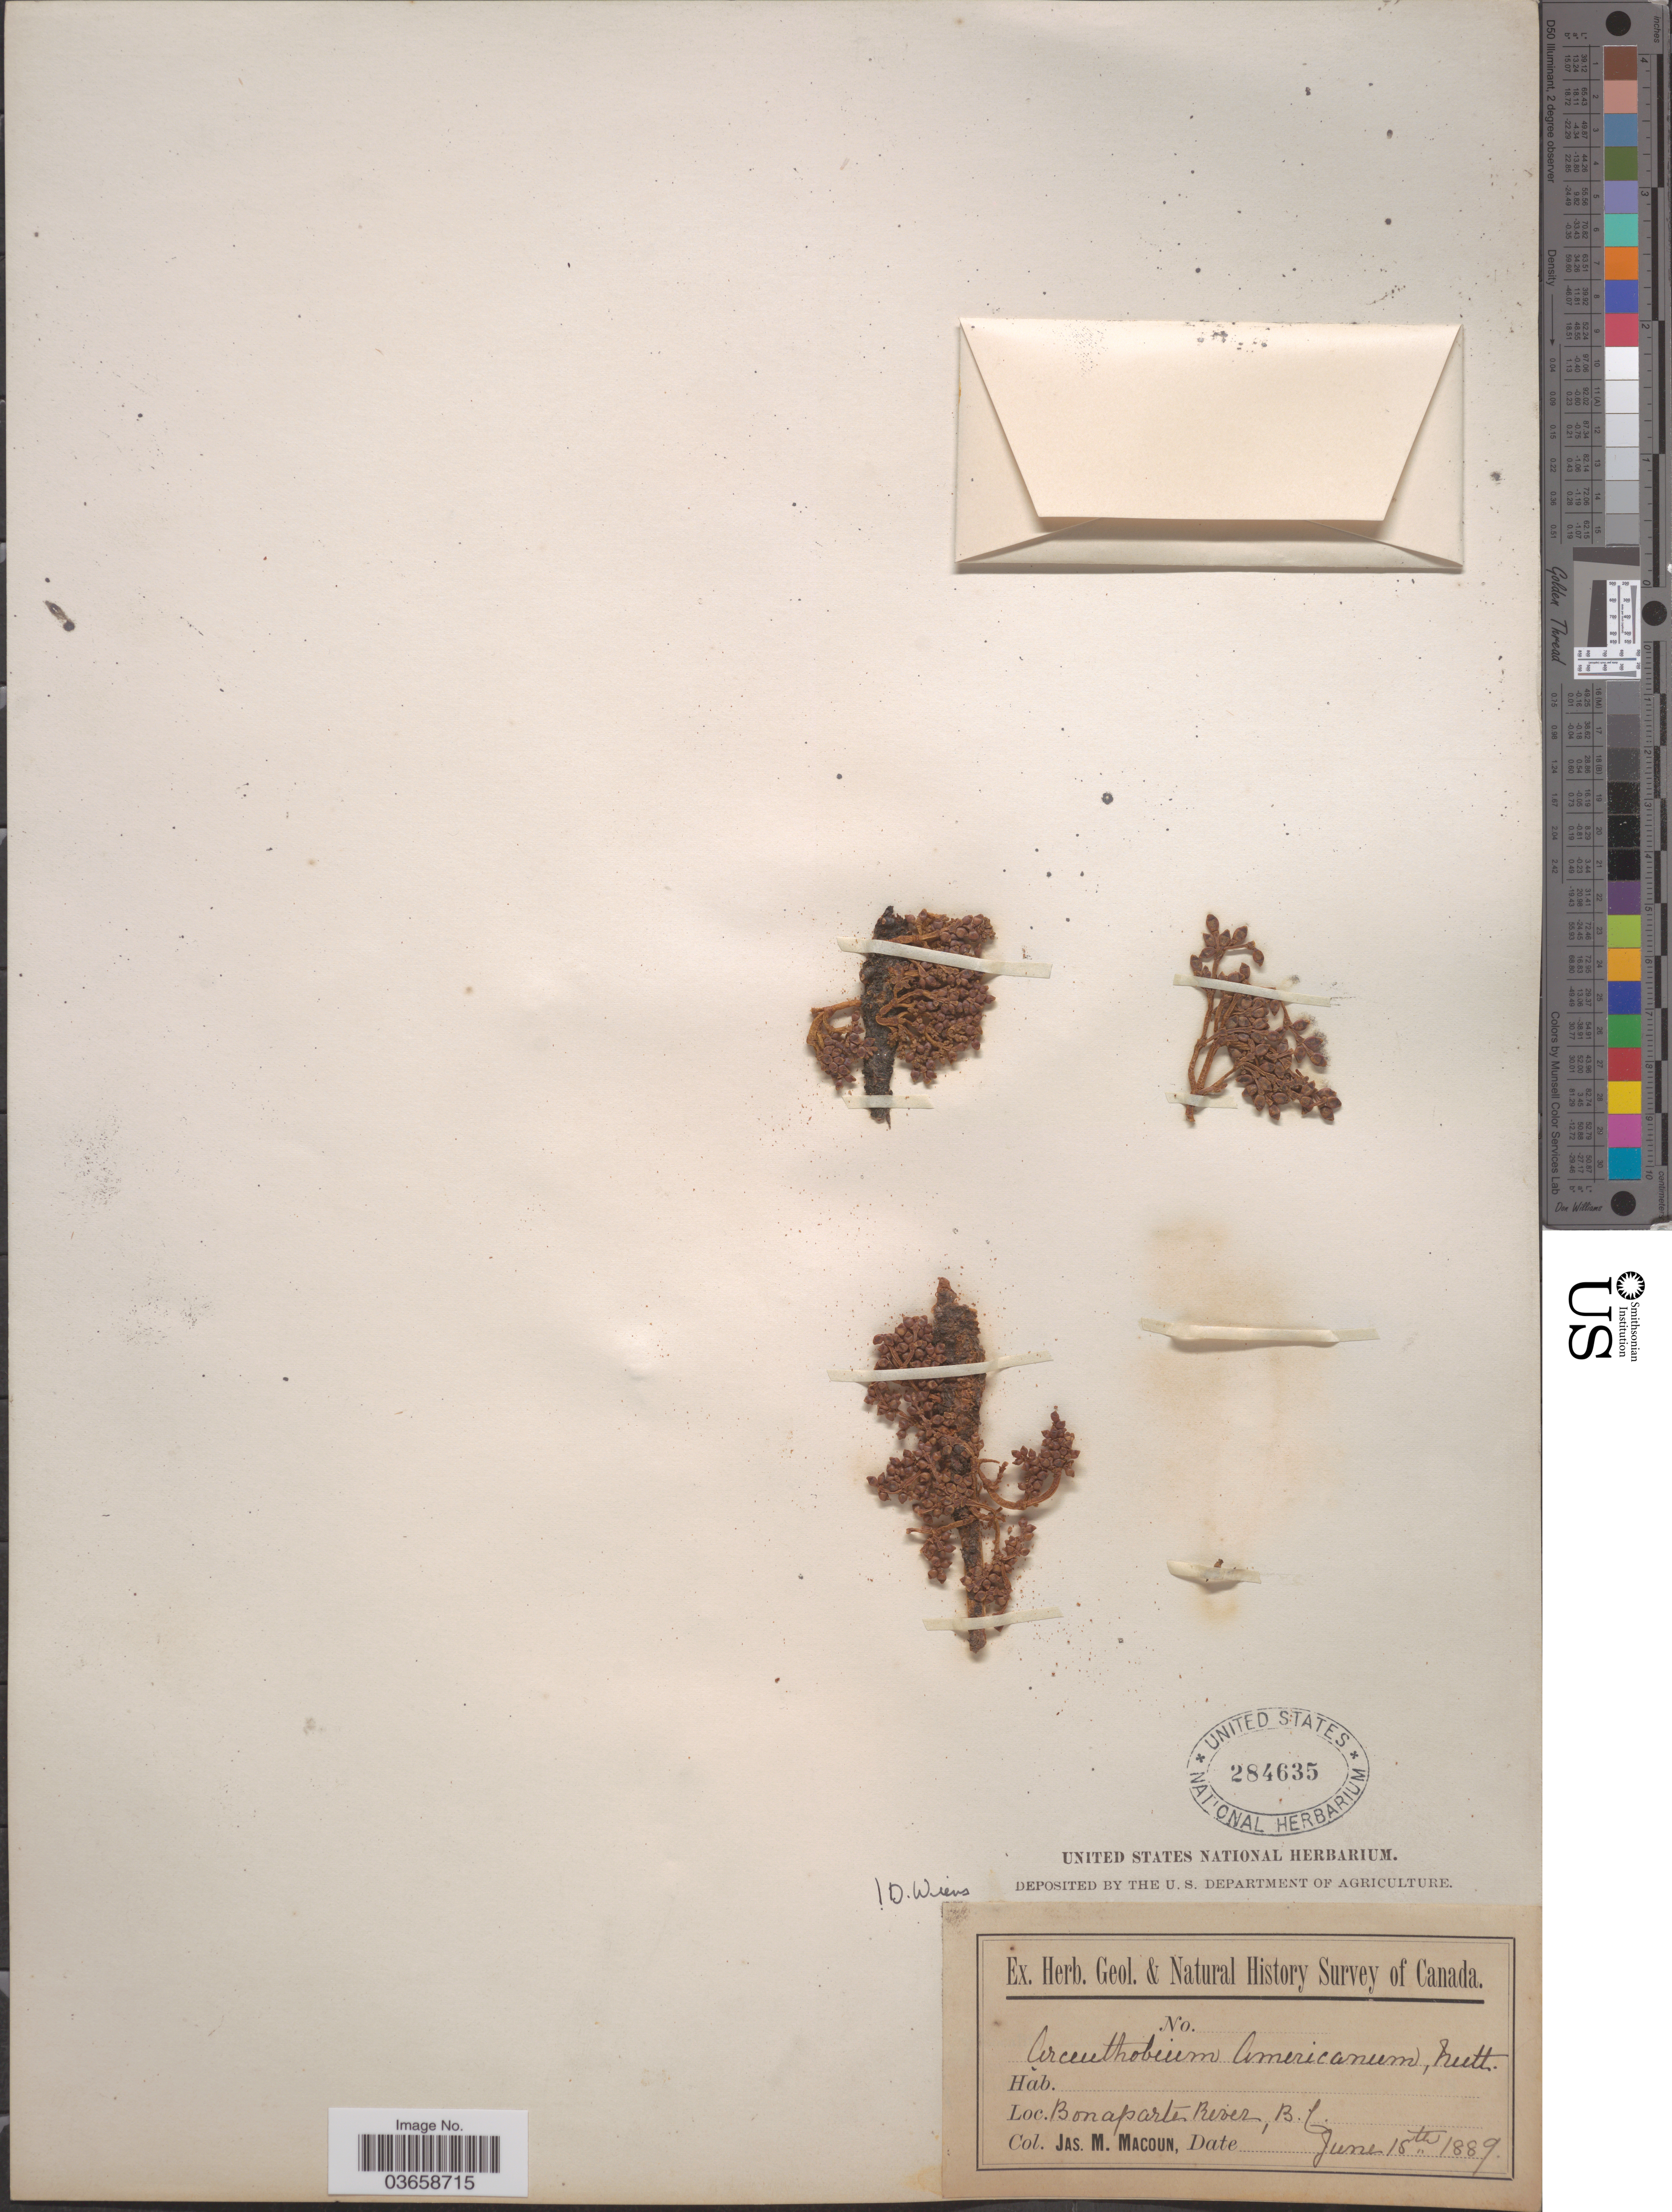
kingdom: Plantae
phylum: Tracheophyta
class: Magnoliopsida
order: Santalales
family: Viscaceae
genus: Arceuthobium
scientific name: Arceuthobium americanum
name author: Nutt. ex A. Gray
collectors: J. M. Macoun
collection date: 1889-06-15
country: Canada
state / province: British Columbia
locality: Bonaparte River.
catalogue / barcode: US 284635